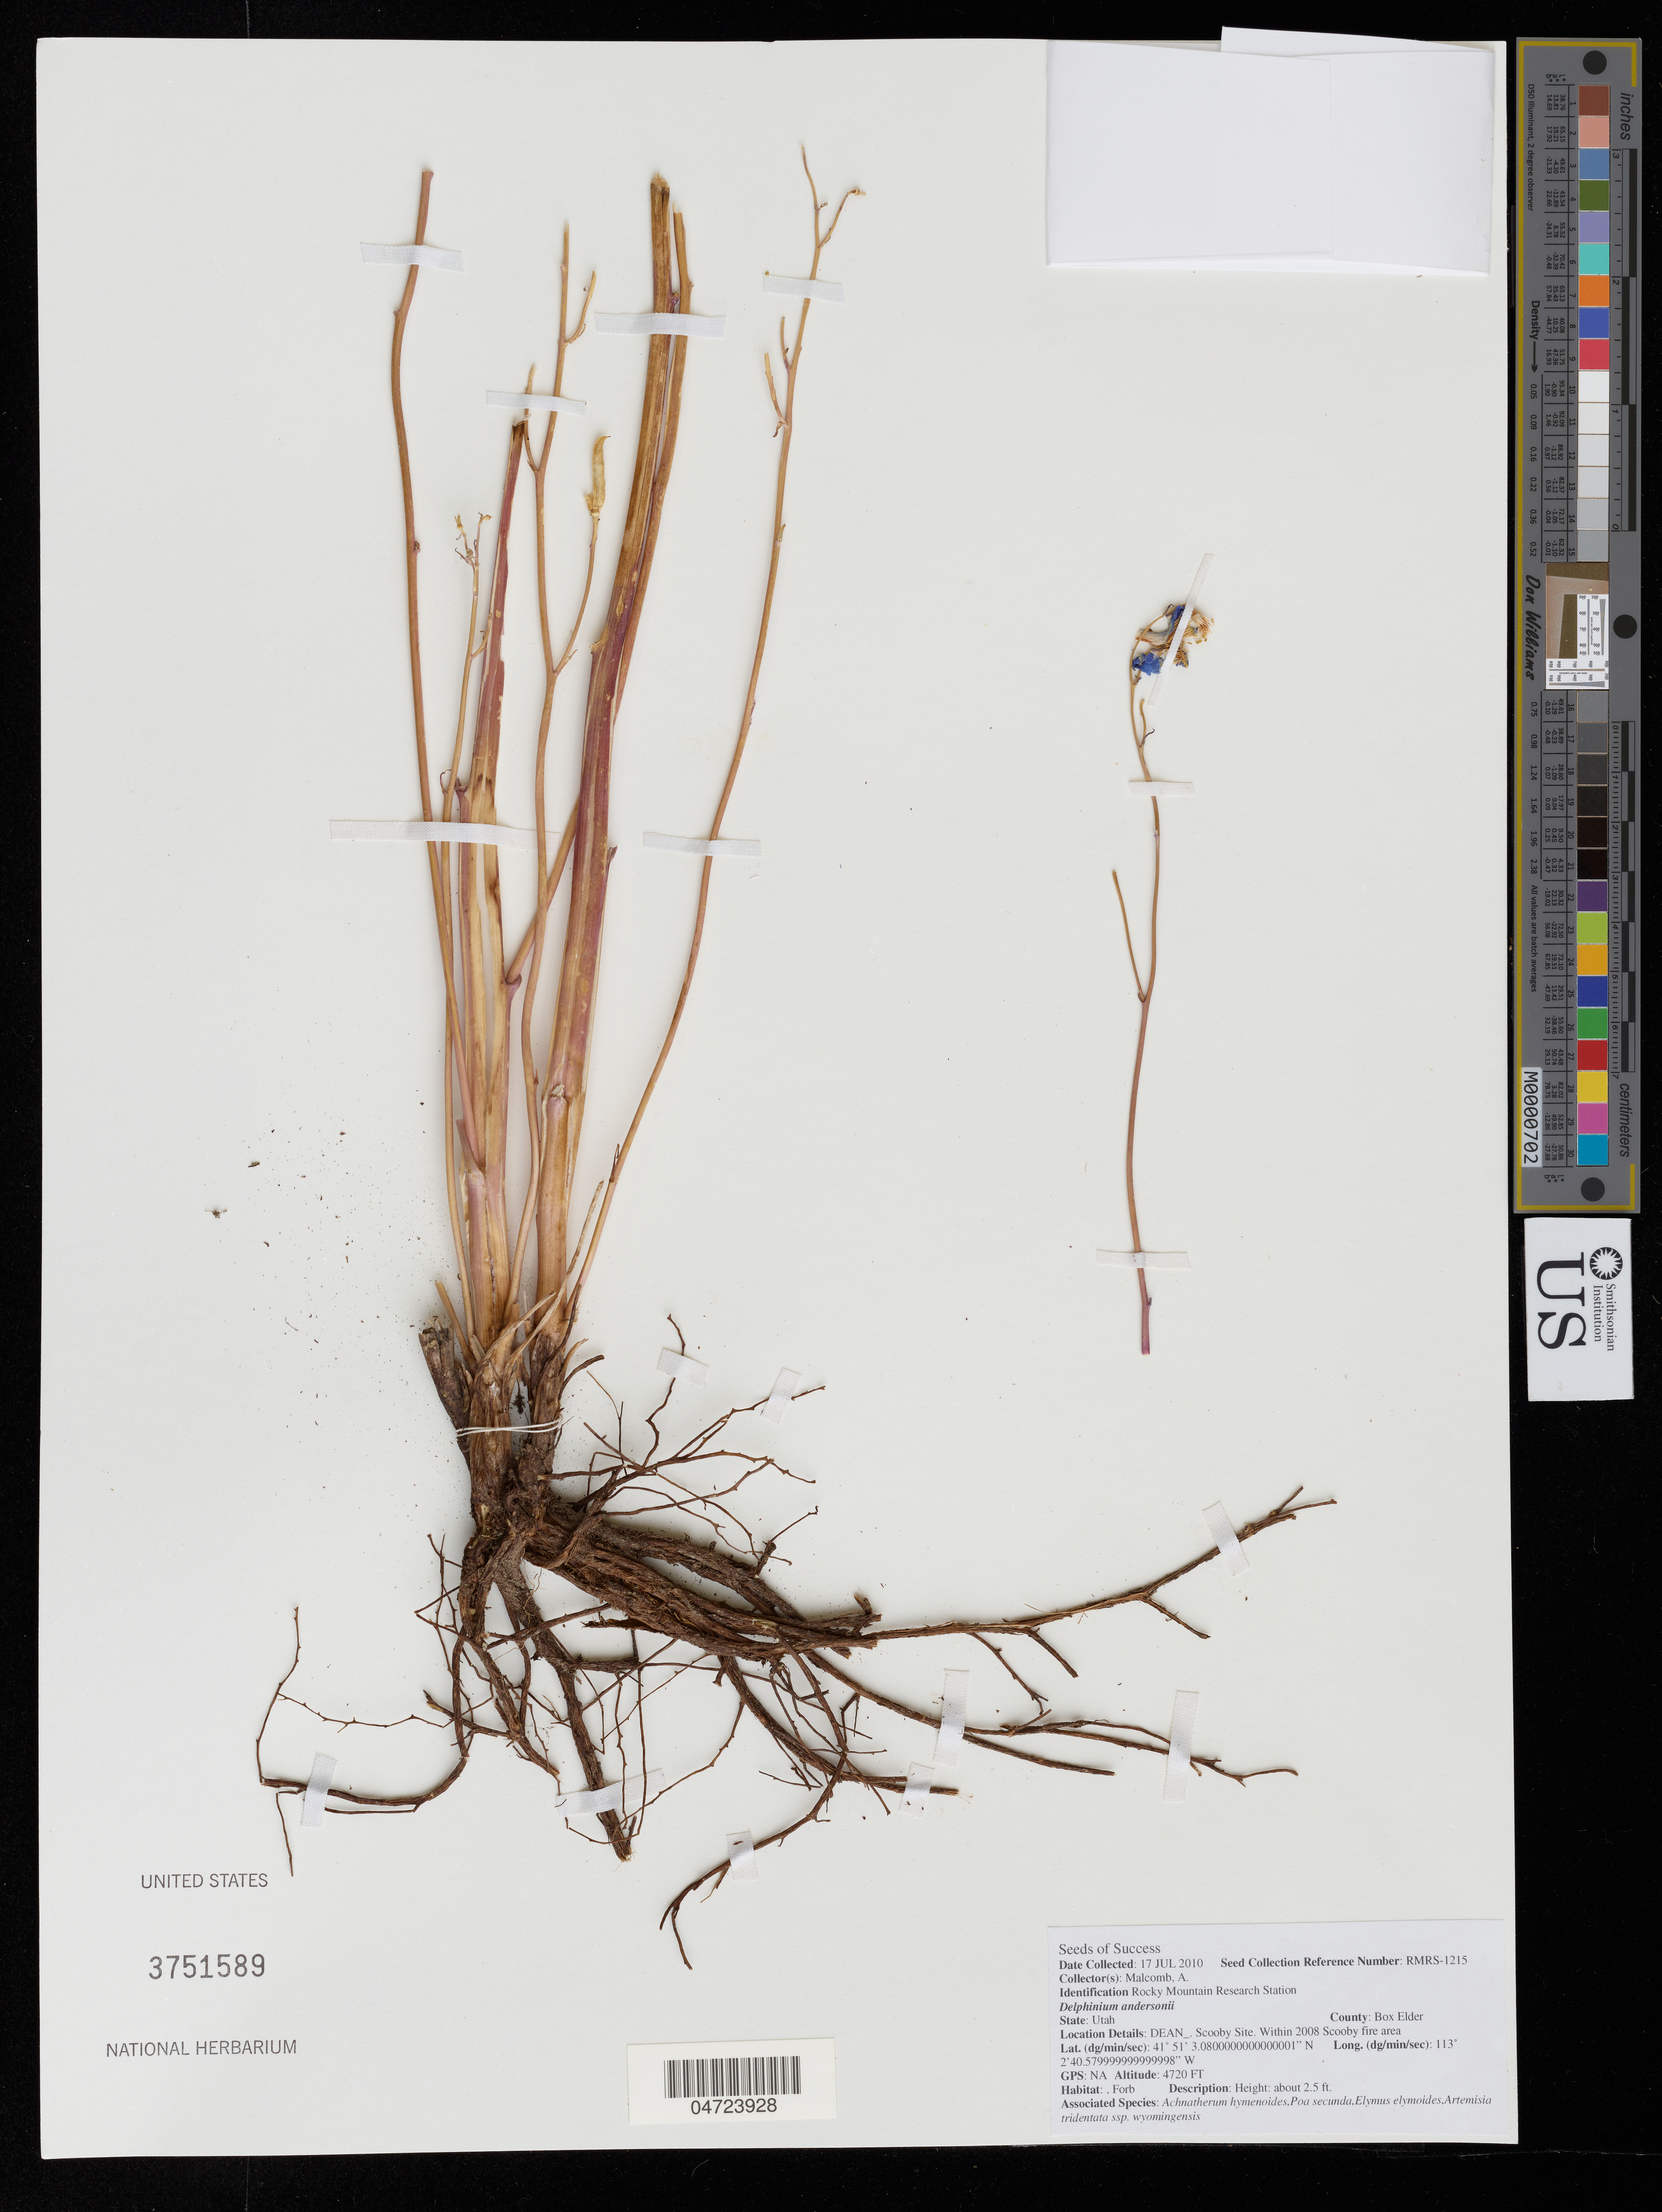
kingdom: Plantae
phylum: Tracheophyta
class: Magnoliopsida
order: Ranunculales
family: Ranunculaceae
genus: Delphinium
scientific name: Delphinium andersonii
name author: A. Gray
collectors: A. Malcomb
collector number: RMRS-1215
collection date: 2010-07-17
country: United States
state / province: Utah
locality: DEAN_. Scooby Site. Within 2008 Scooby fire area.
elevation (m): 1439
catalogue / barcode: US 3751589